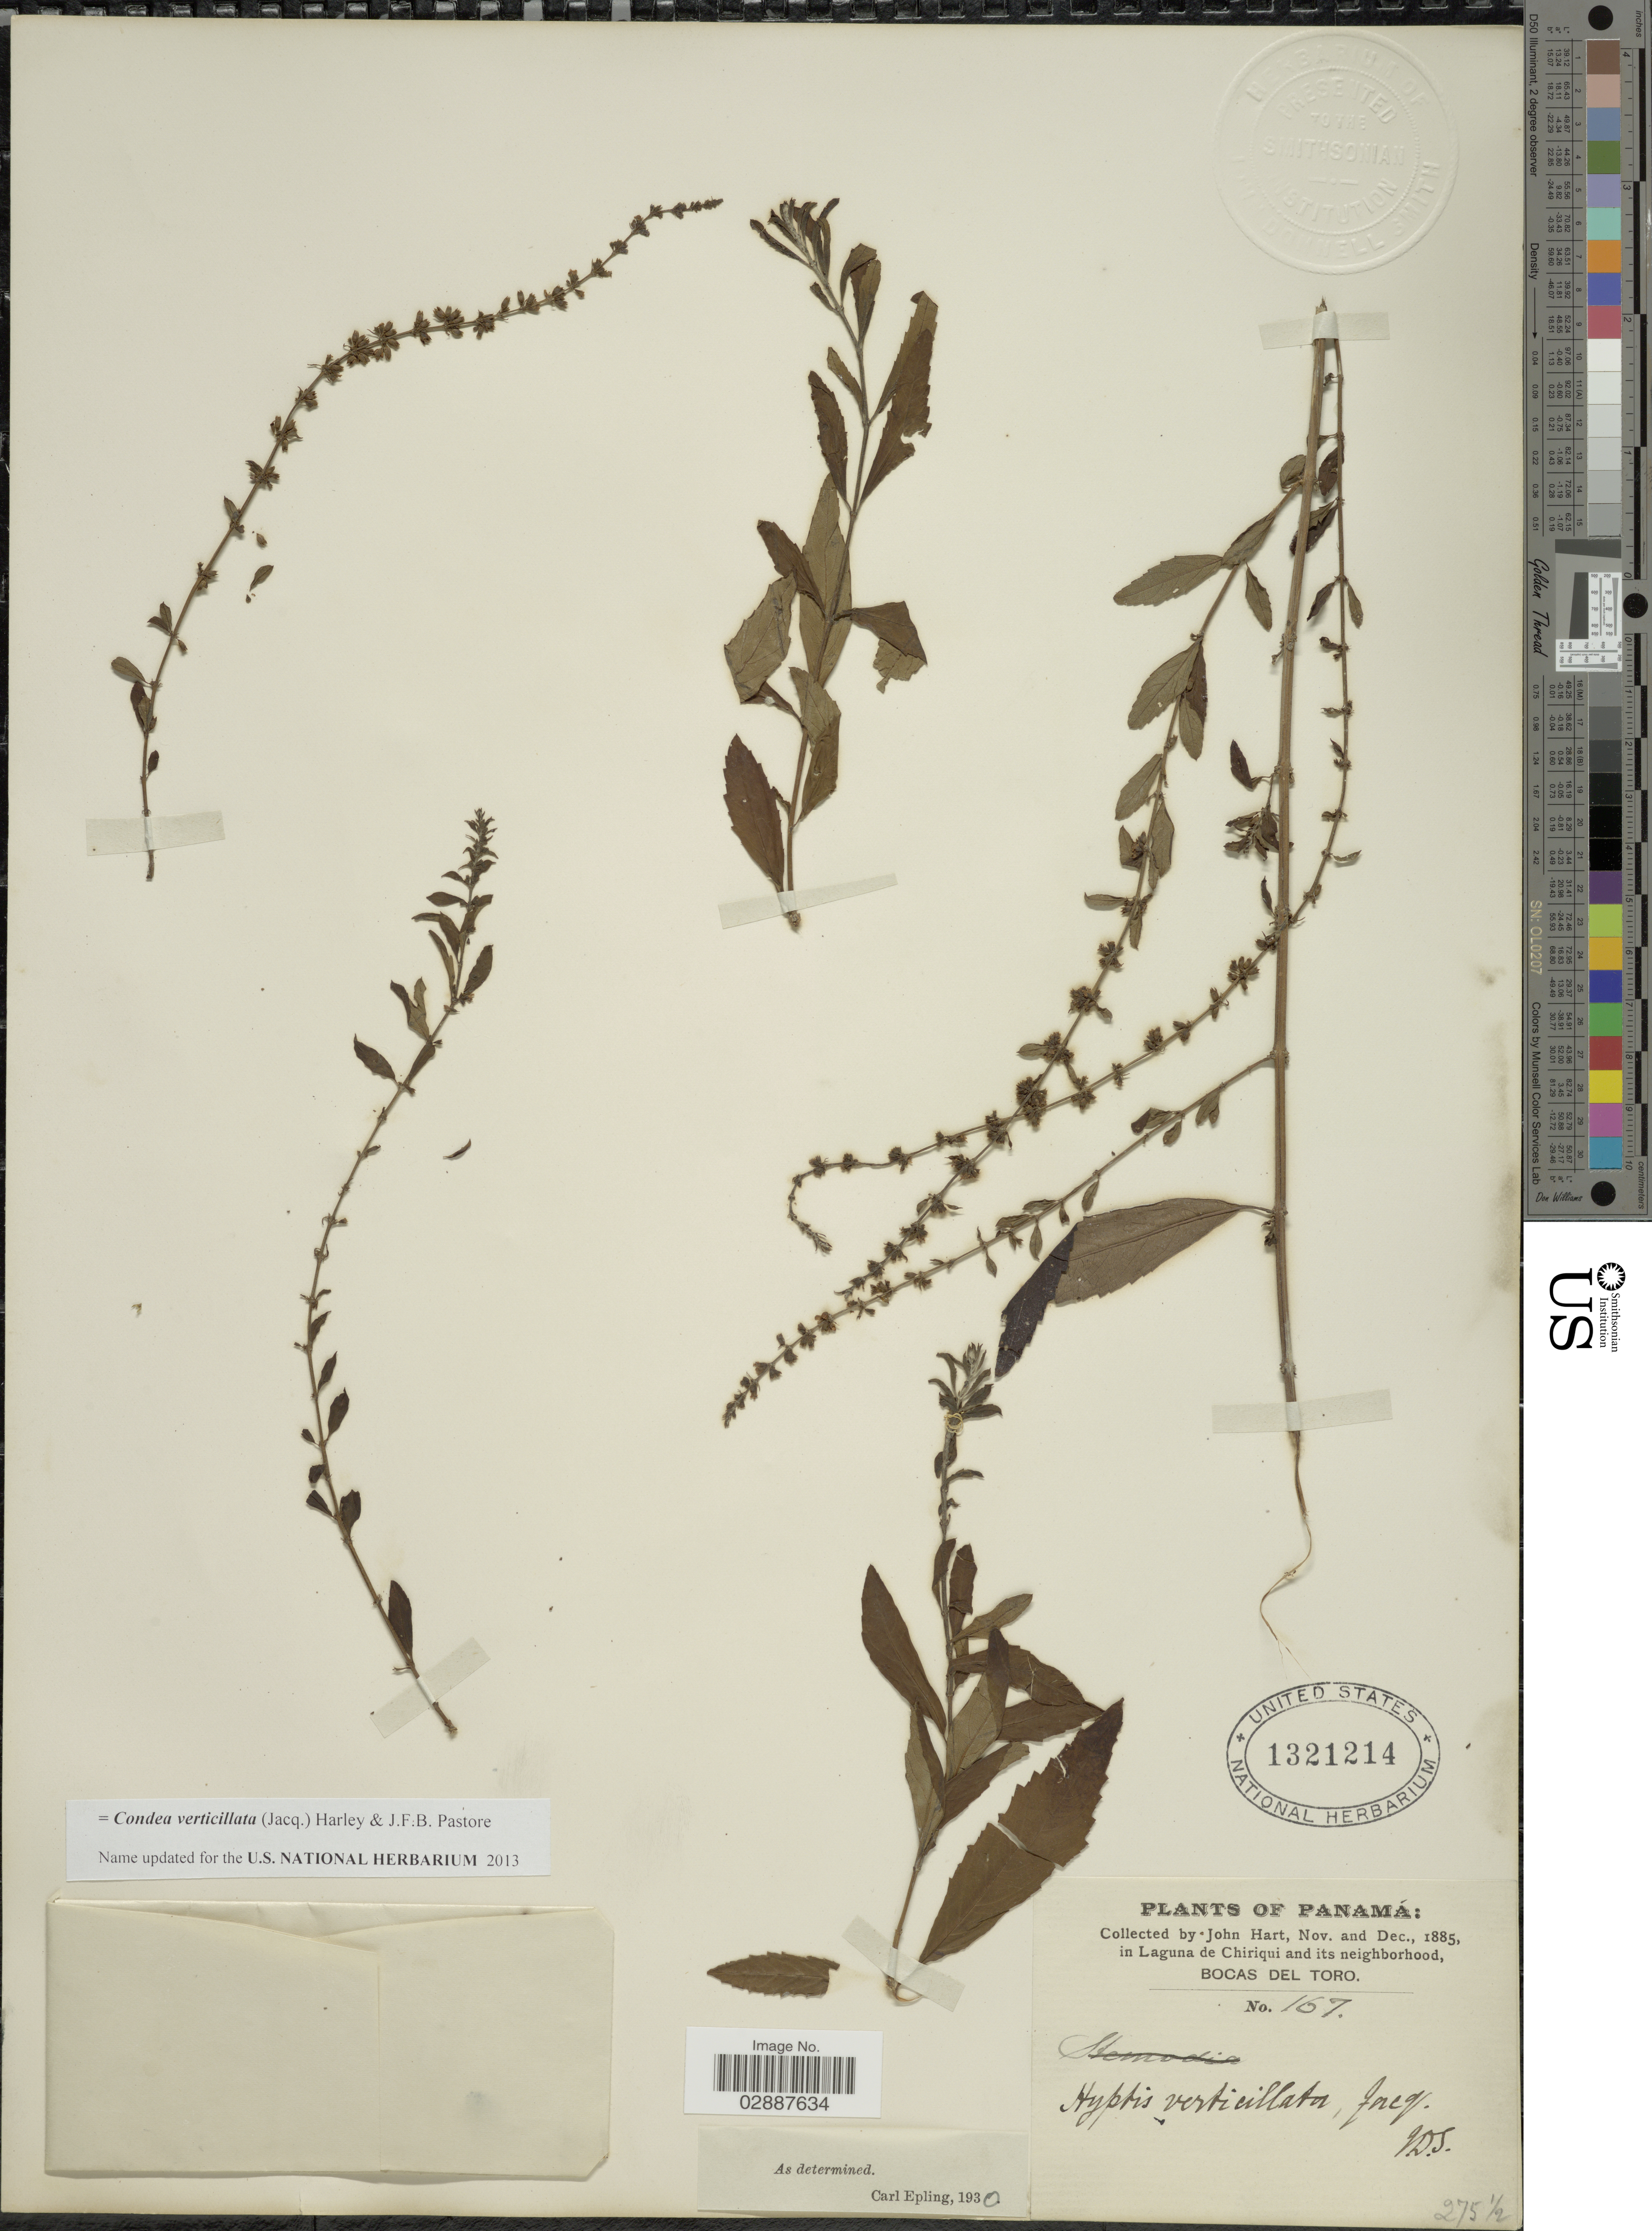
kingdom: Plantae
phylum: Tracheophyta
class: Magnoliopsida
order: Lamiales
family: Lamiaceae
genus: Condea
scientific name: Condea verticillata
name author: (Jacq.) Harley & J.F.B. Pastore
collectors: J. H. Hart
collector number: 167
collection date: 1885-11/1885-12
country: Panama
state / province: Bocas del Toro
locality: Laguna de Chiriqui and its neighborhood.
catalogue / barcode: US 1321214